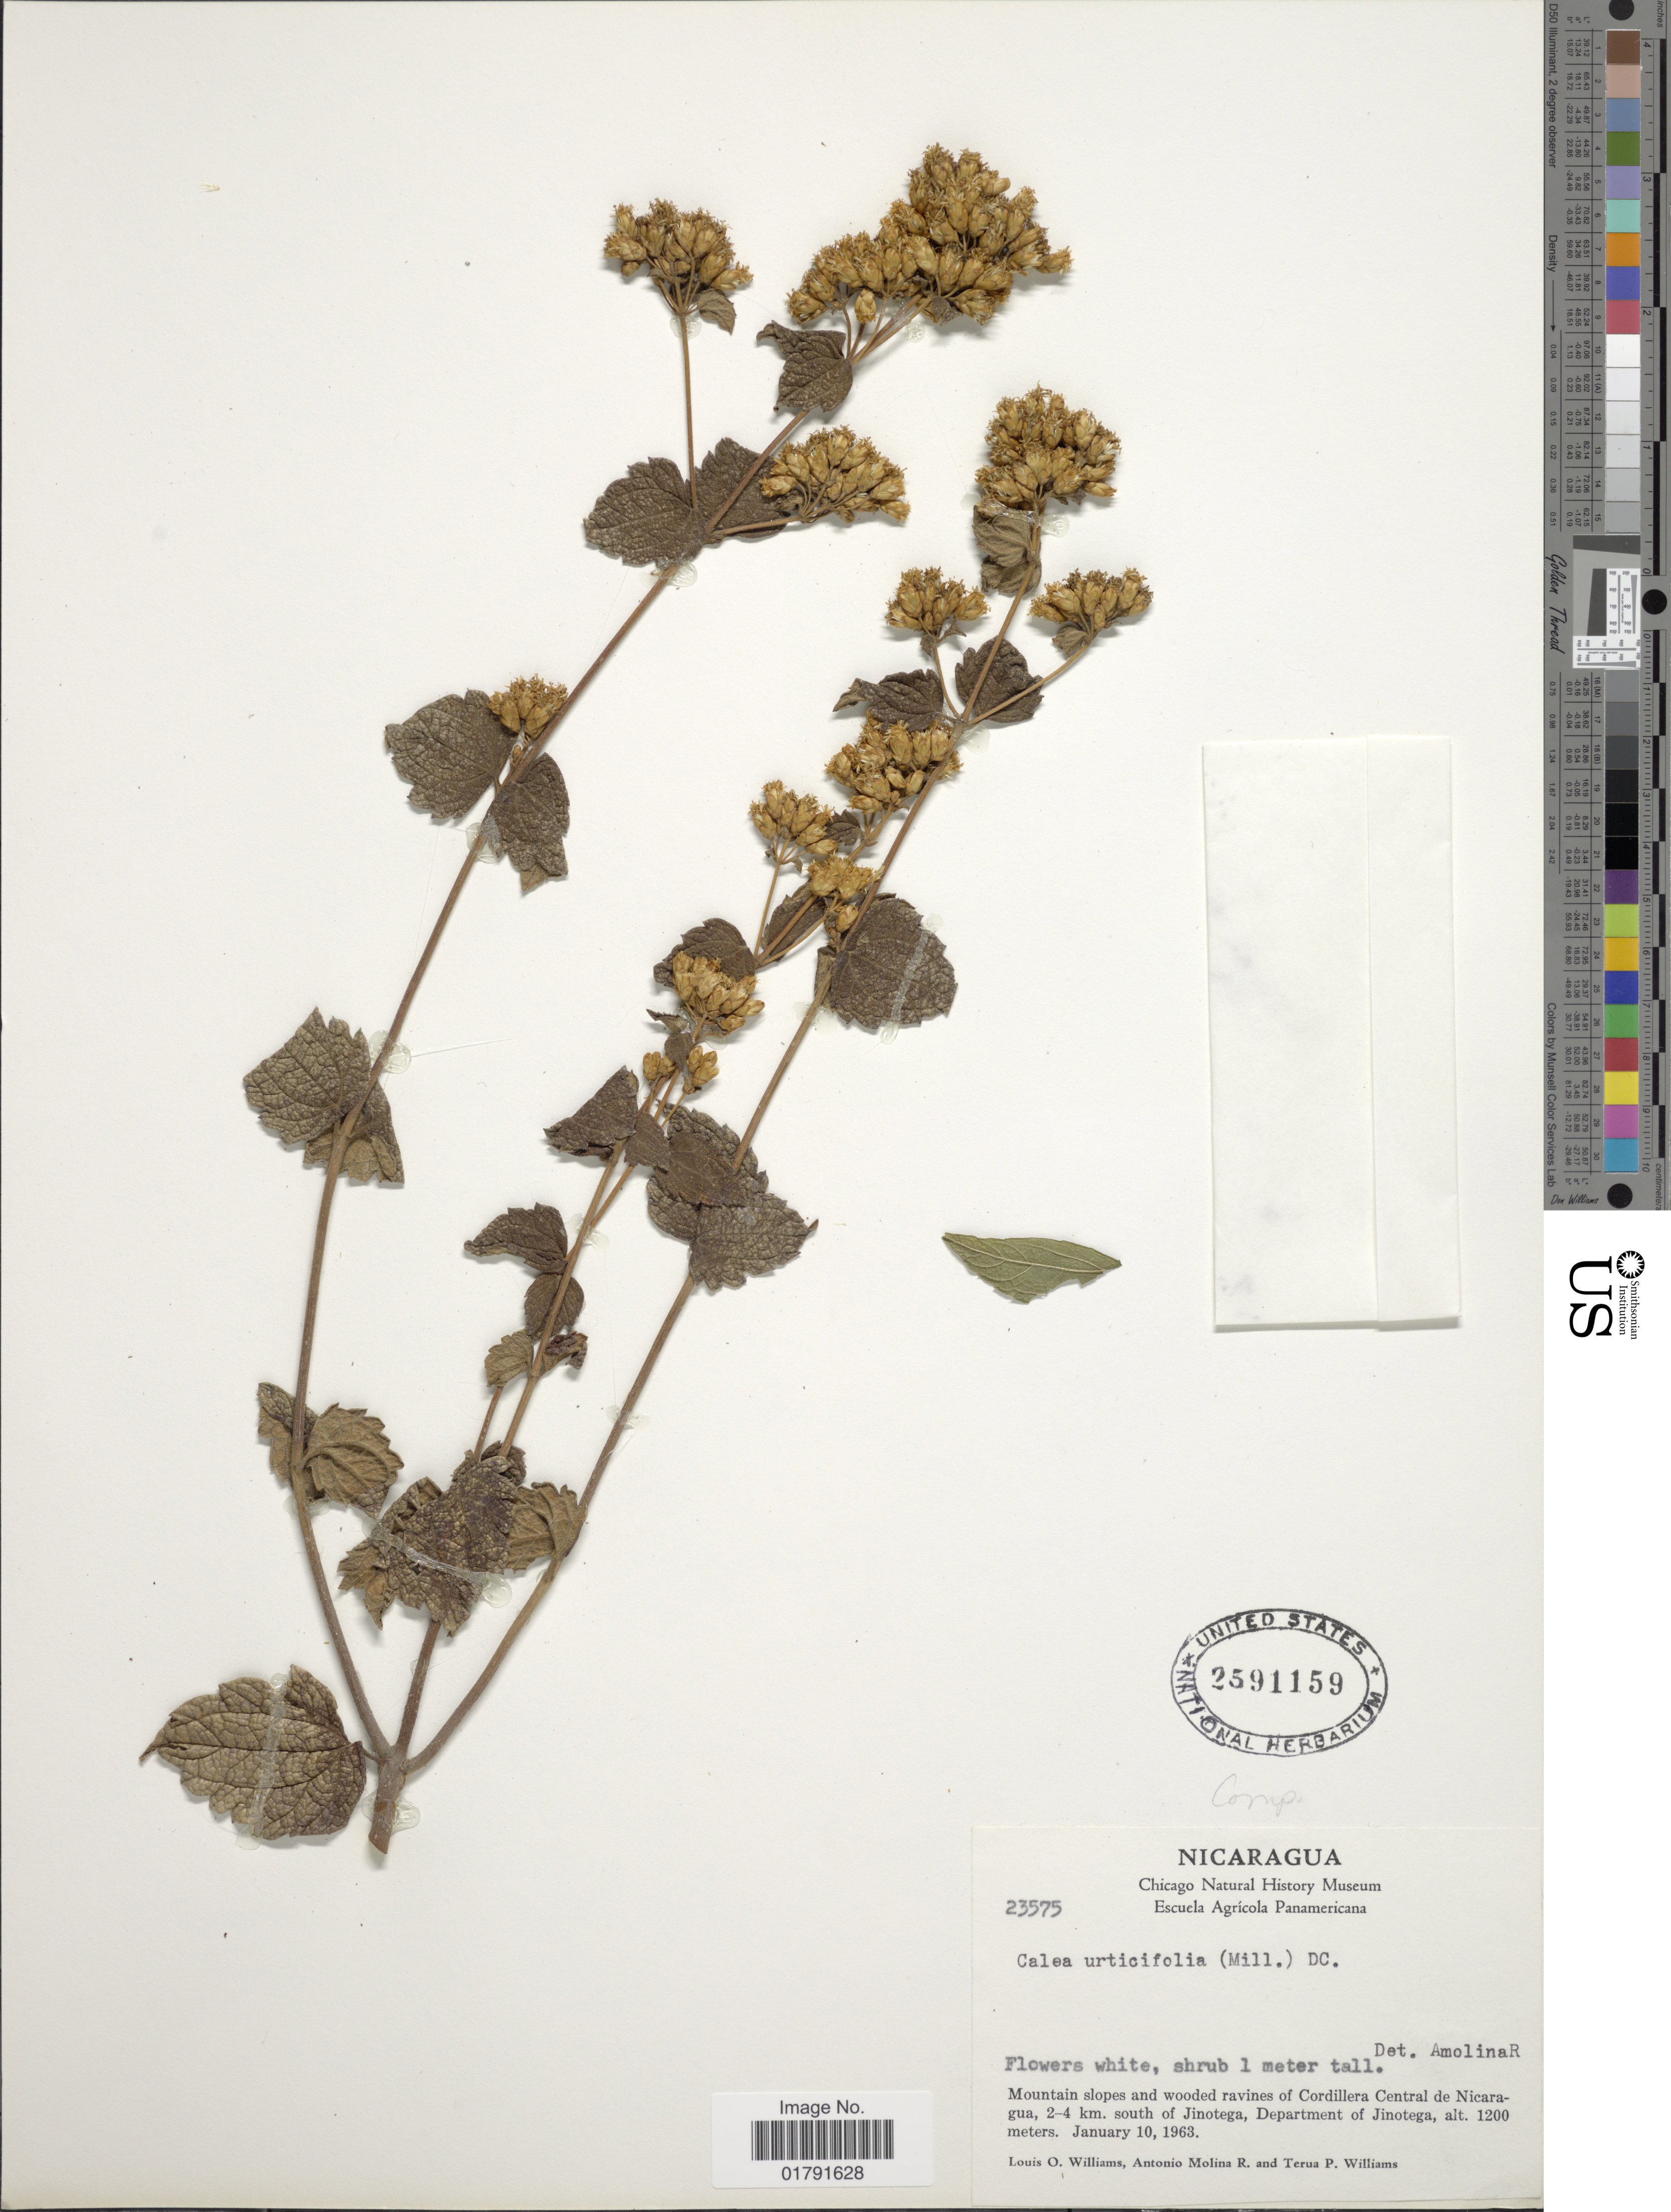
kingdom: Plantae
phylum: Tracheophyta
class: Magnoliopsida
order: Asterales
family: Asteraceae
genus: Calea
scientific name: Calea urticifolia var. urticifolia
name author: (Mill.) DC.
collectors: L. O. Williams, A. Molina R. & T. P. Williams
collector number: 23575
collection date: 1963-01-10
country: Nicaragua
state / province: Jinotega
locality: Mountain slopes and wooded ravines of Cordillera Central de Nicaragua, 2-4 km. south of Jinotega.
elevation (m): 1200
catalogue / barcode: US 2591159